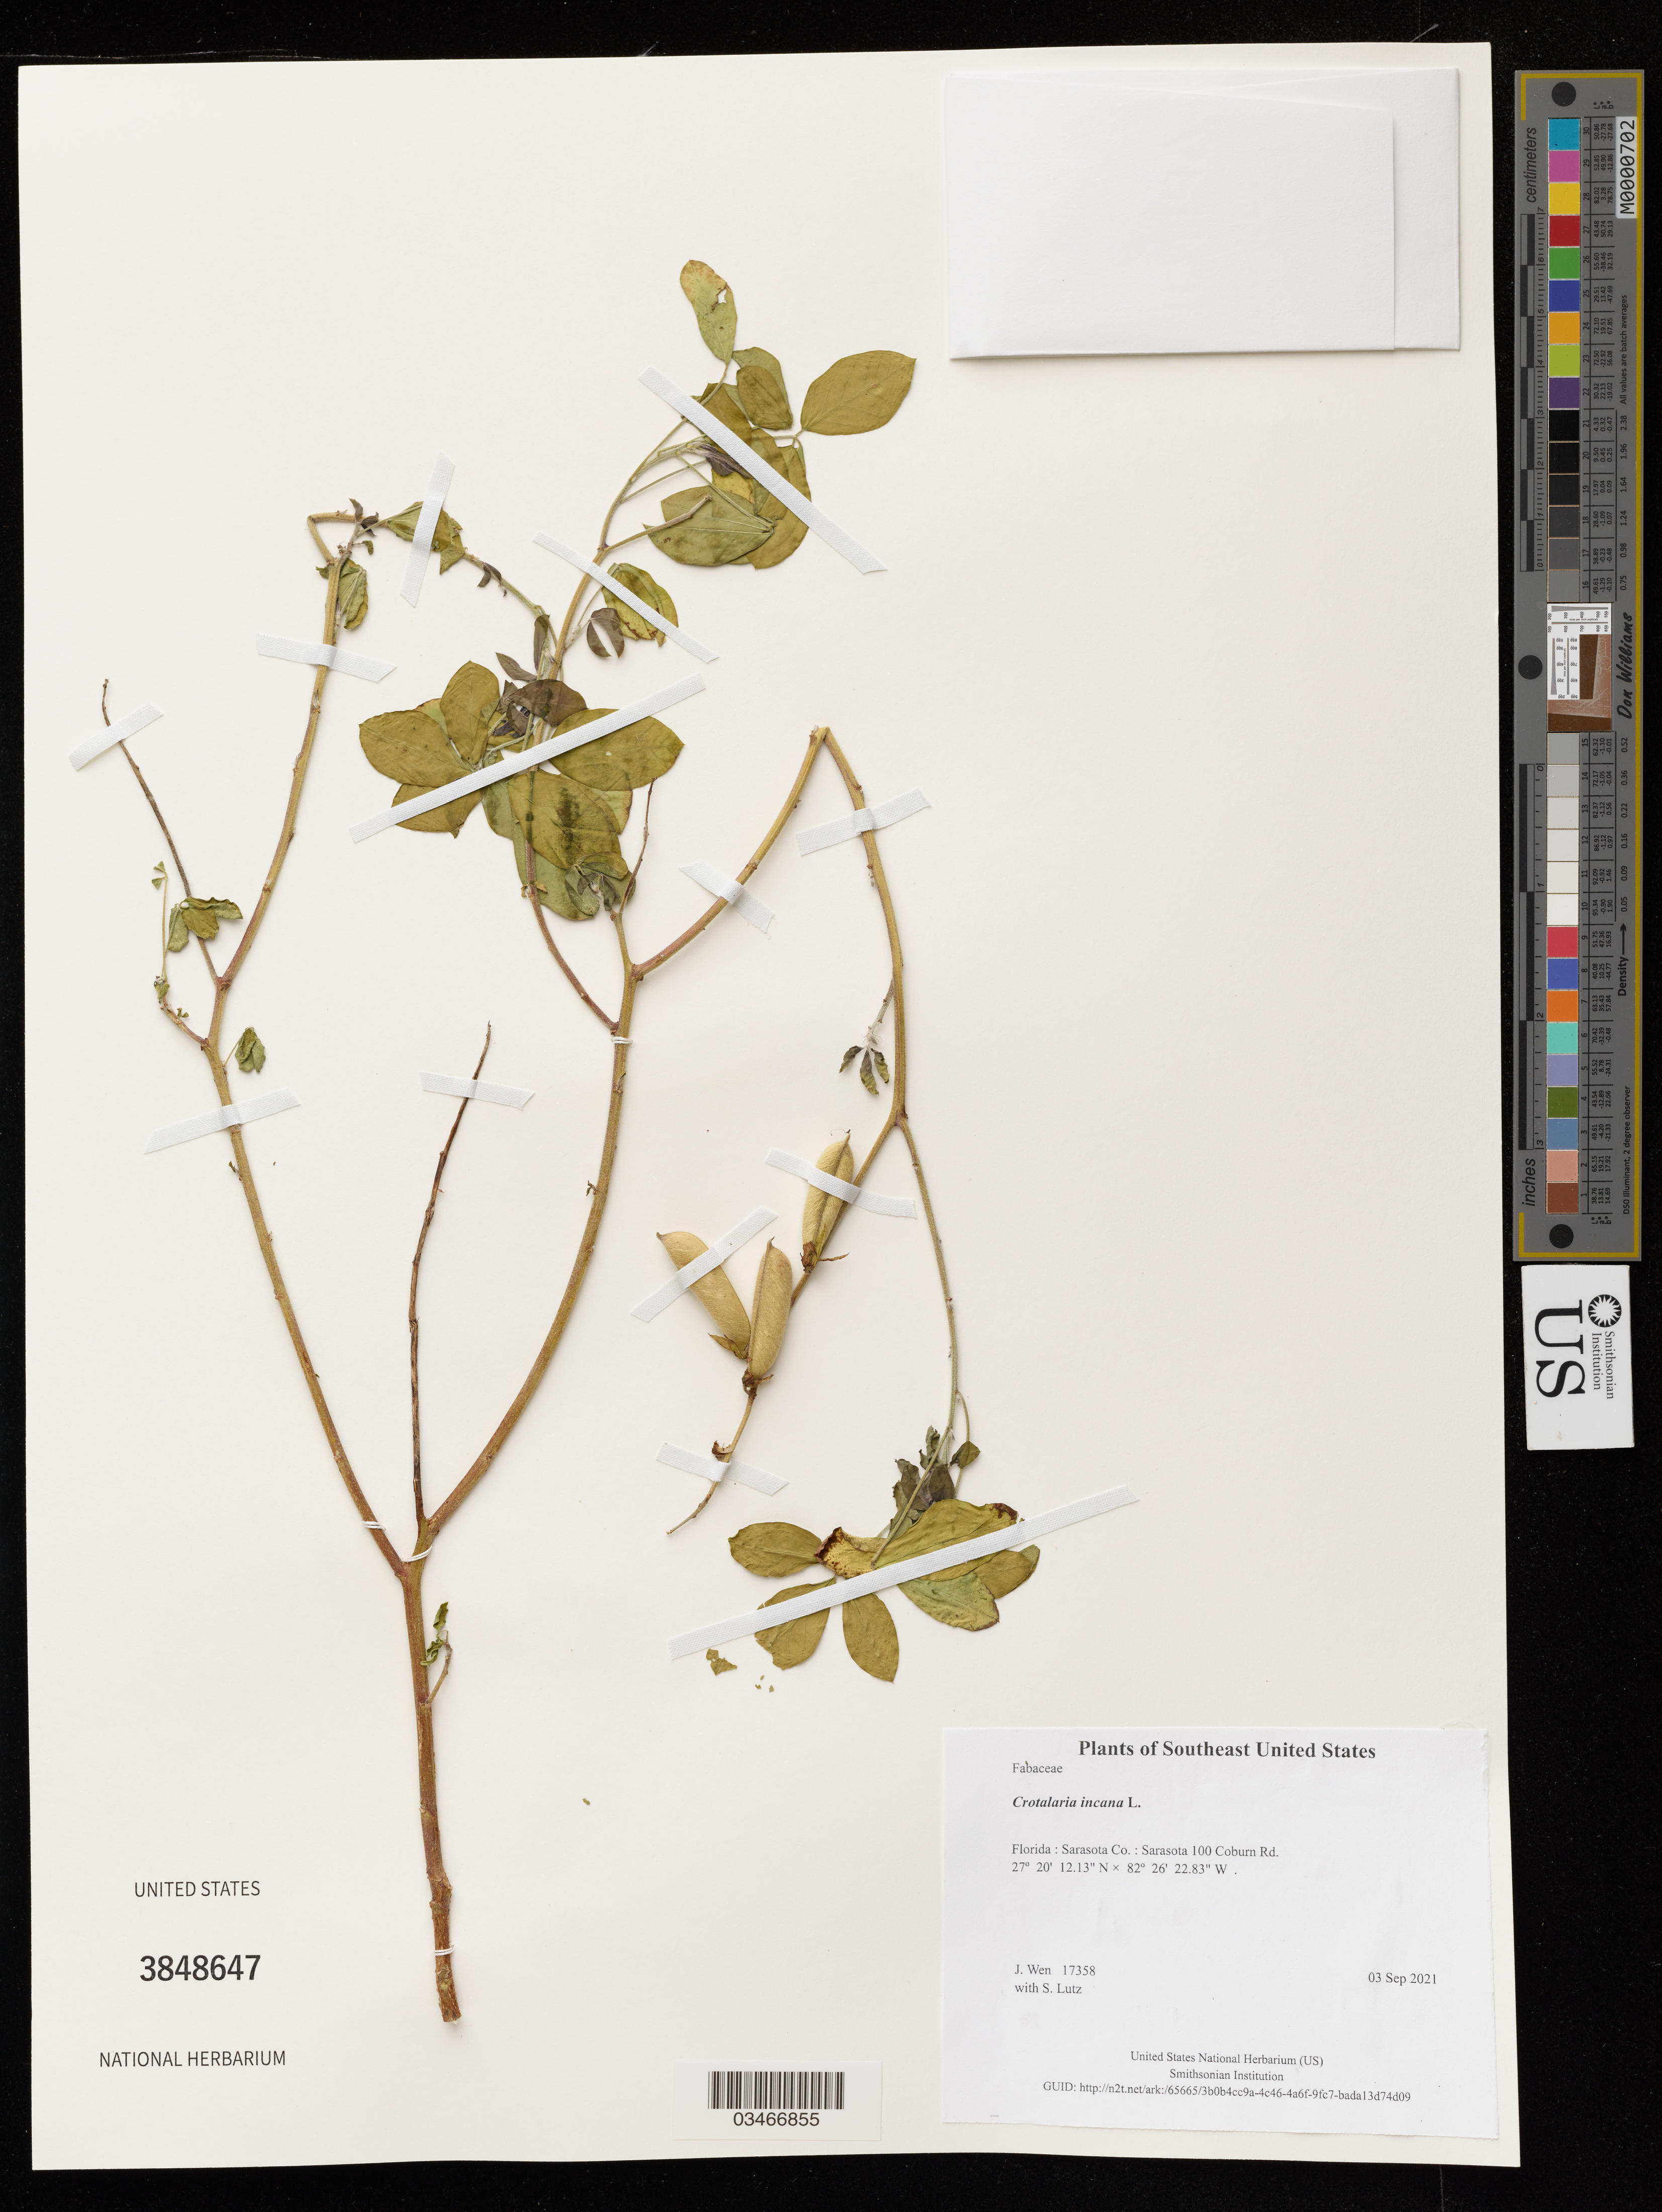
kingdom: Plantae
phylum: Tracheophyta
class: Magnoliopsida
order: Fabales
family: Fabaceae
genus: Crotalaria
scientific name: Crotalaria incana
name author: L.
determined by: Wen, Jun, (BOT), Smithsonian Institution - National Museum of Natural History (UNITED STATES)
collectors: J. Wen & S. Lutz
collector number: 17358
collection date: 2021-09-03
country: United States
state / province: Florida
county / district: Sarasota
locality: Sarasota 100 Coburn Rd.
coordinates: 27.336703 N, 82.439674 W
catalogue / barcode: US 3848647